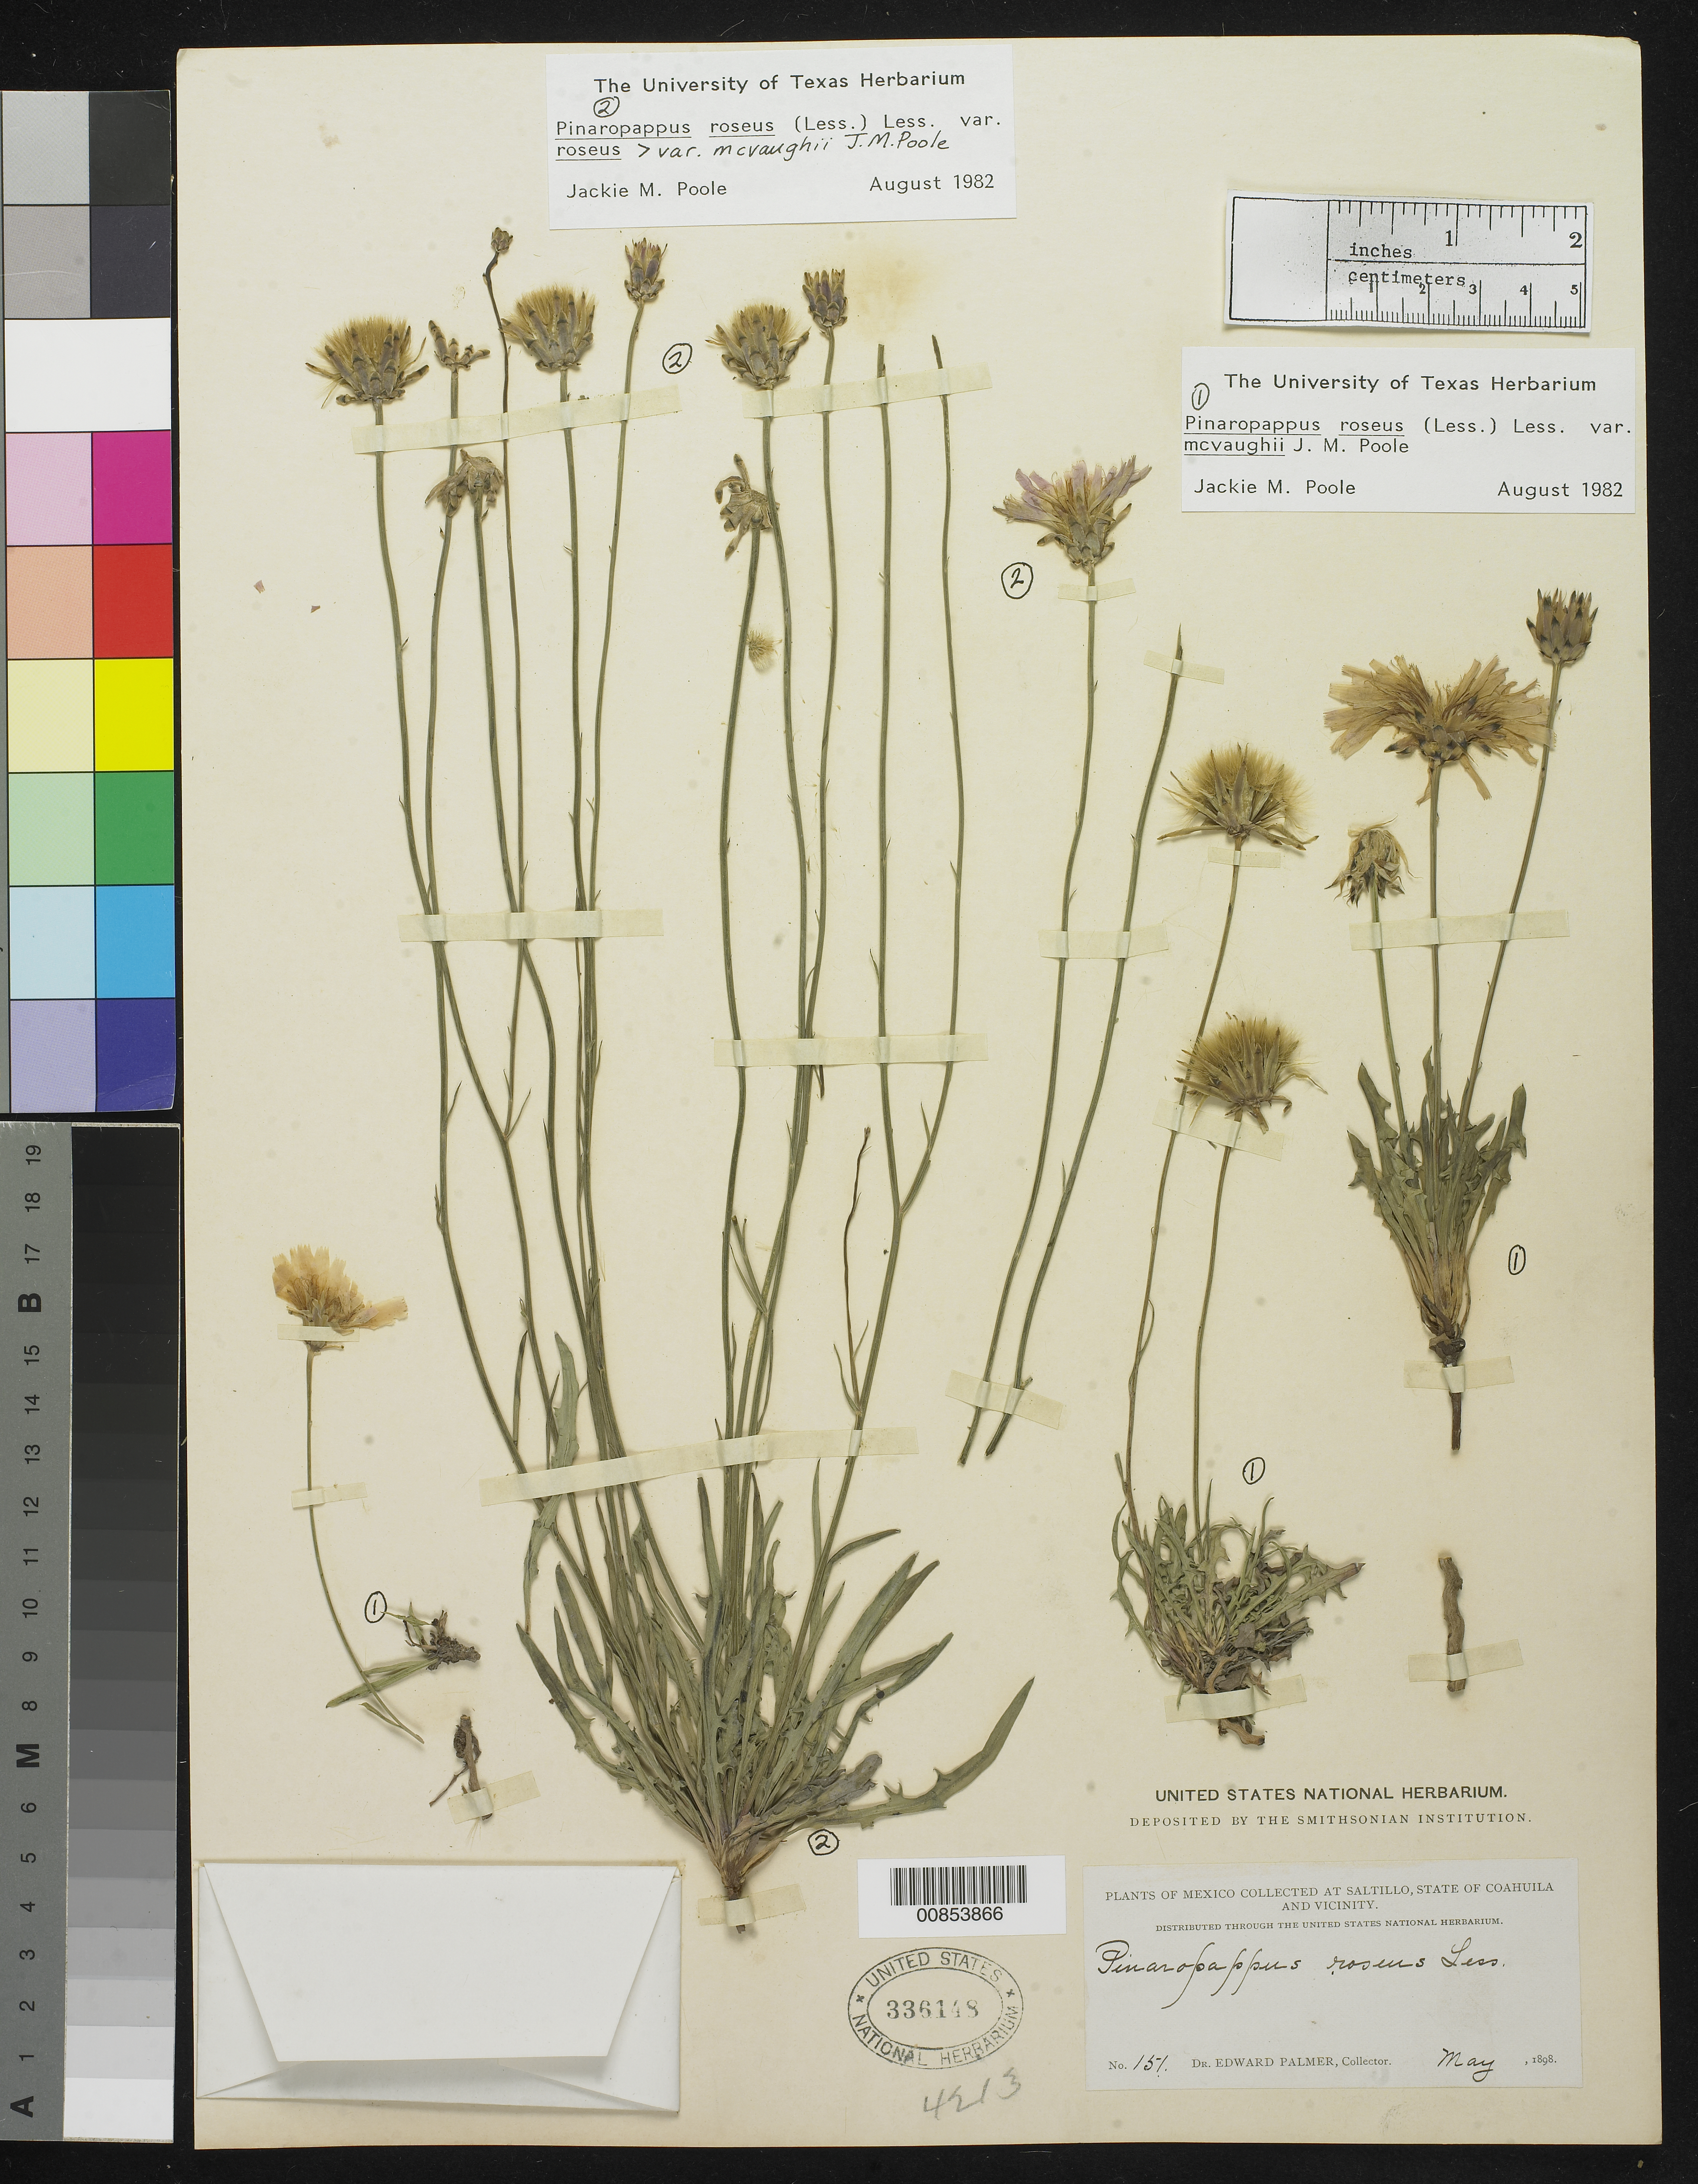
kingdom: Plantae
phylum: Tracheophyta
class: Magnoliopsida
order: Asterales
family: Asteraceae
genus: Pinaropappus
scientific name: Pinaropappus roseus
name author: Less.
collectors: E. Palmer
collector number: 151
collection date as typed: May 1898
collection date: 1898-05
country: Mexico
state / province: Coahuila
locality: Saltilllo, Coahuila and vicinity.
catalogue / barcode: US 336148